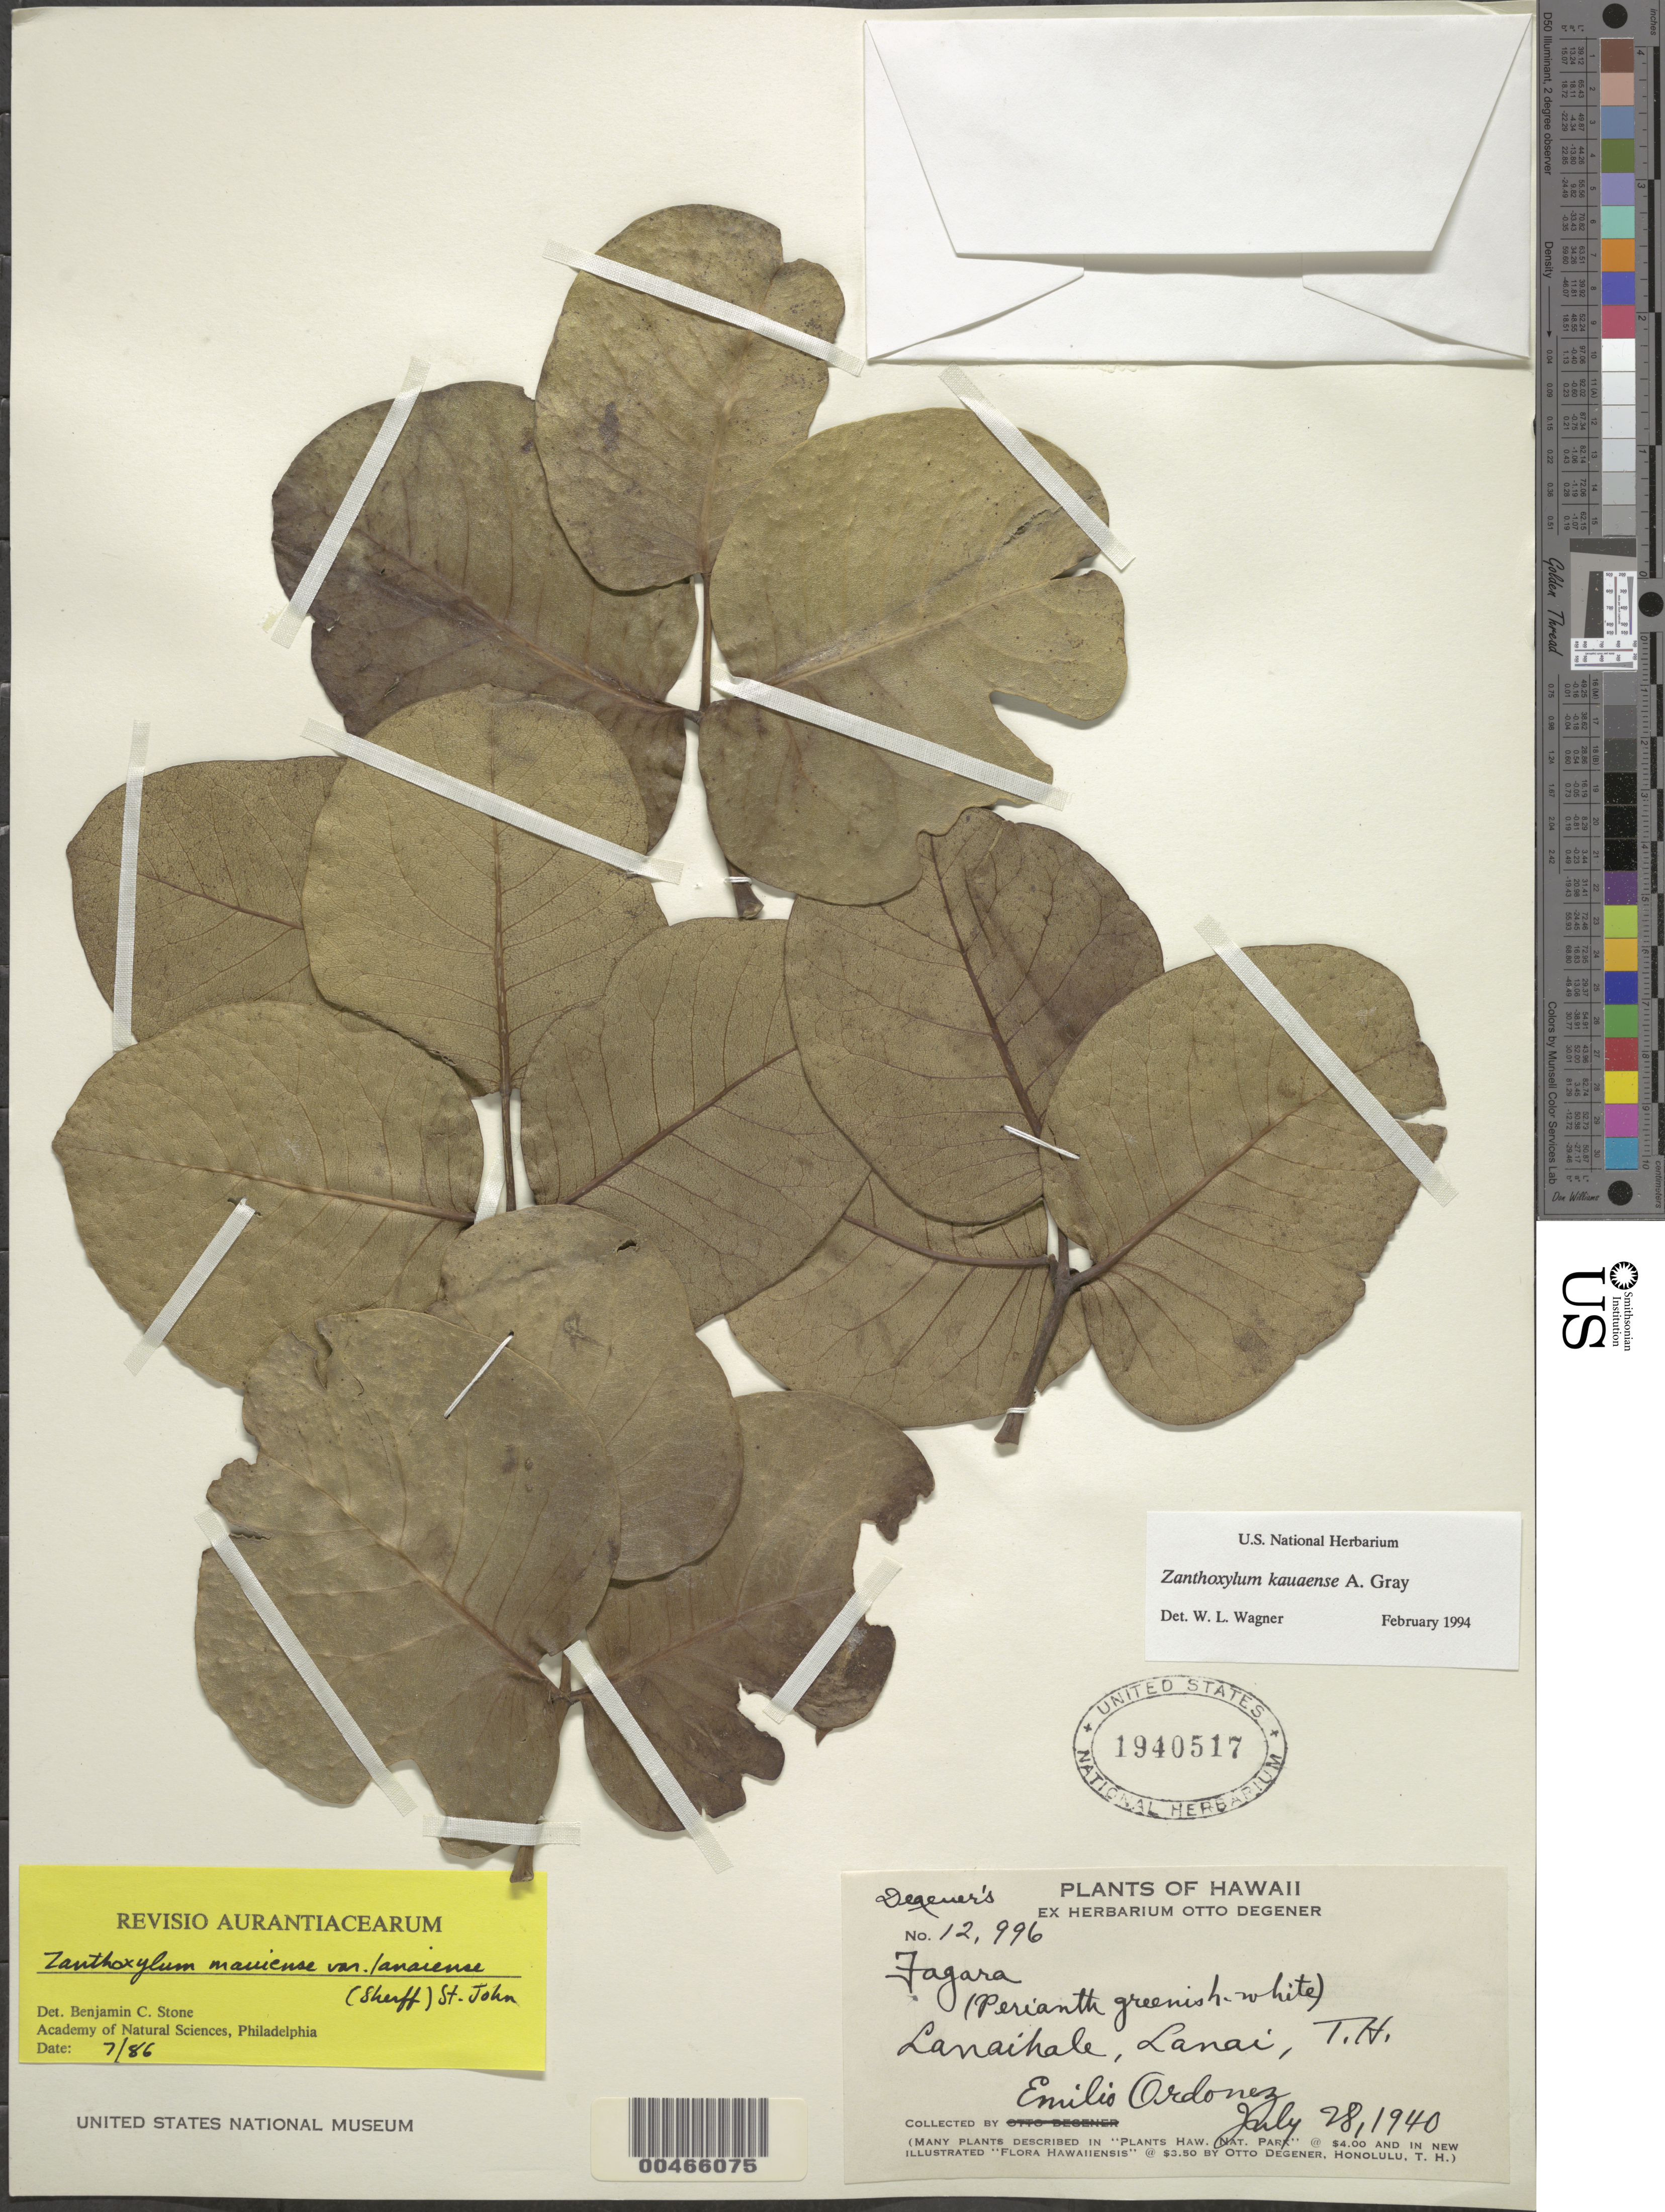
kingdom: Plantae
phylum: Tracheophyta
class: Magnoliopsida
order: Sapindales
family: Rutaceae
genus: Zanthoxylum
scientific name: Zanthoxylum kauaense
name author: A. Gray in Wilkes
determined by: Wagner, W. L., (BOT), Smithsonian Institution - National Museum of Natural History (UNITED STATES)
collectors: E. Ordonez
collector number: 12996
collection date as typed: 28 Jul 1940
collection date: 1940-07-28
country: United States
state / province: Hawaii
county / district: Maui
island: Lana'i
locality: Lanaihale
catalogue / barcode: US 1940517